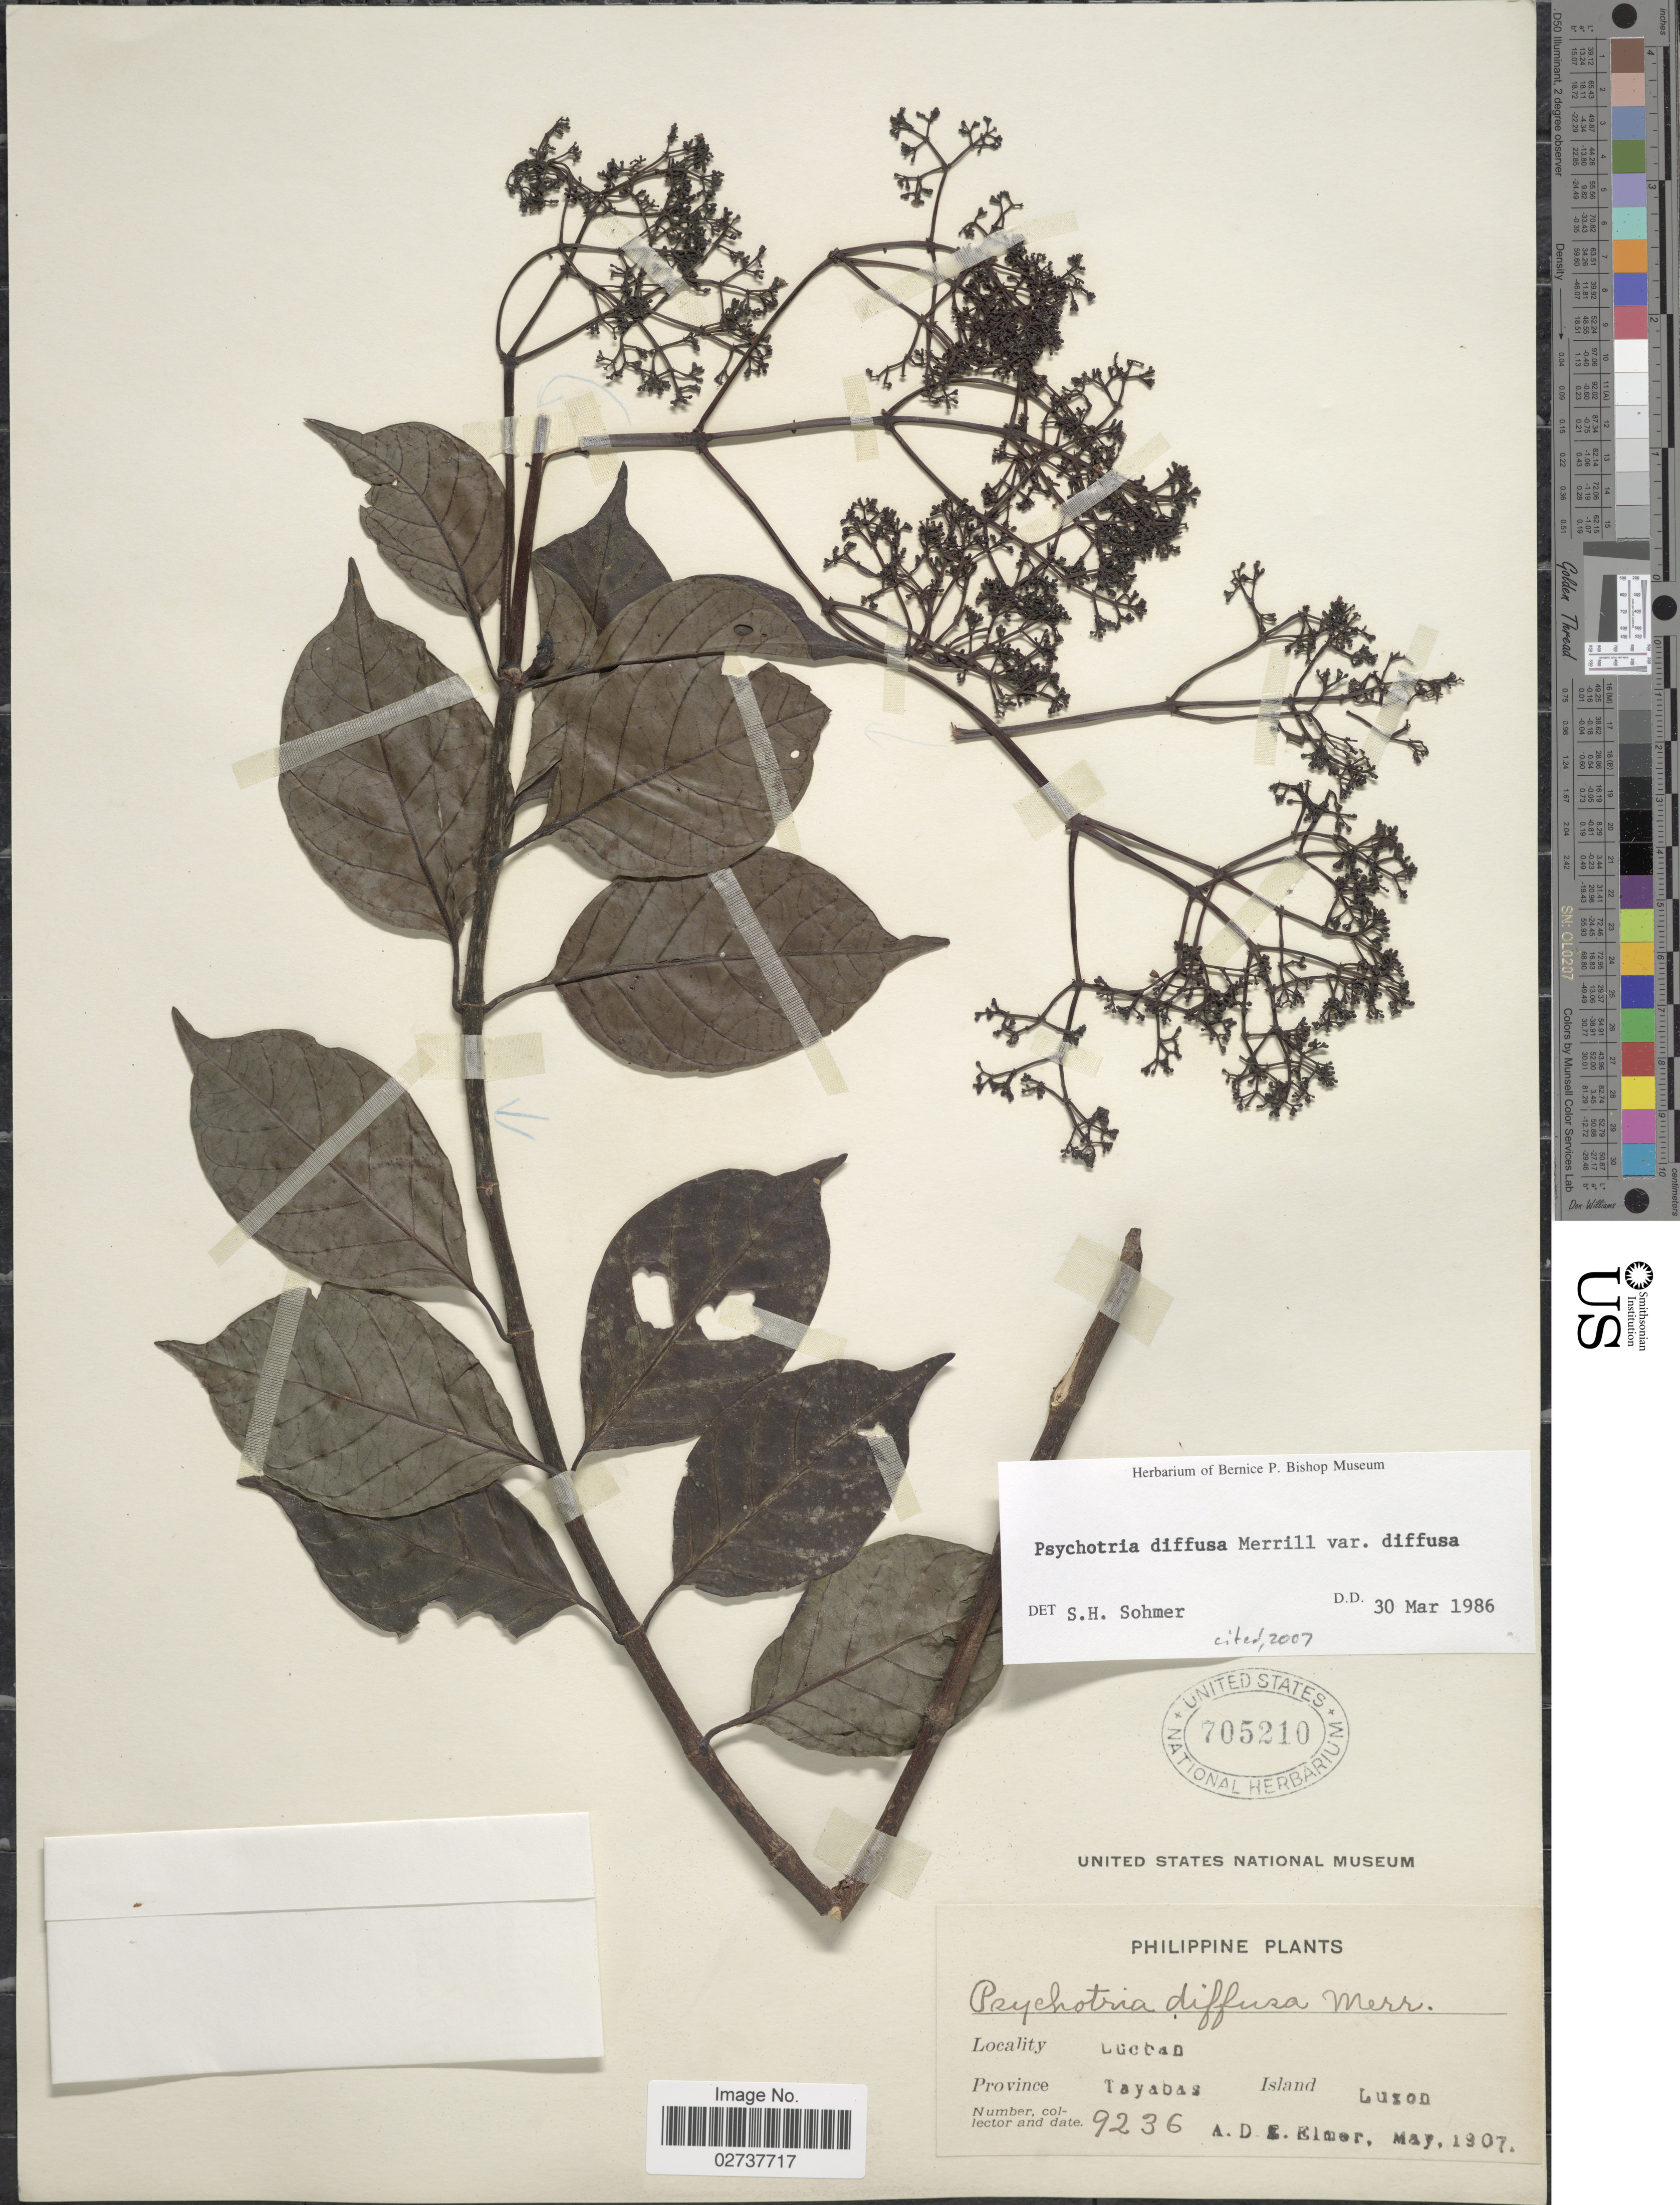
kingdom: Plantae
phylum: Tracheophyta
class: Magnoliopsida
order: Gentianales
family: Rubiaceae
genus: Psychotria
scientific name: Psychotria diffusa var. diffusa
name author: Merr.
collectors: A. D. E. Elmer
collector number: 9236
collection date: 1907-05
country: Philippines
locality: Lucban, Province Tayabas, Island Luzon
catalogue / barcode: US 705210